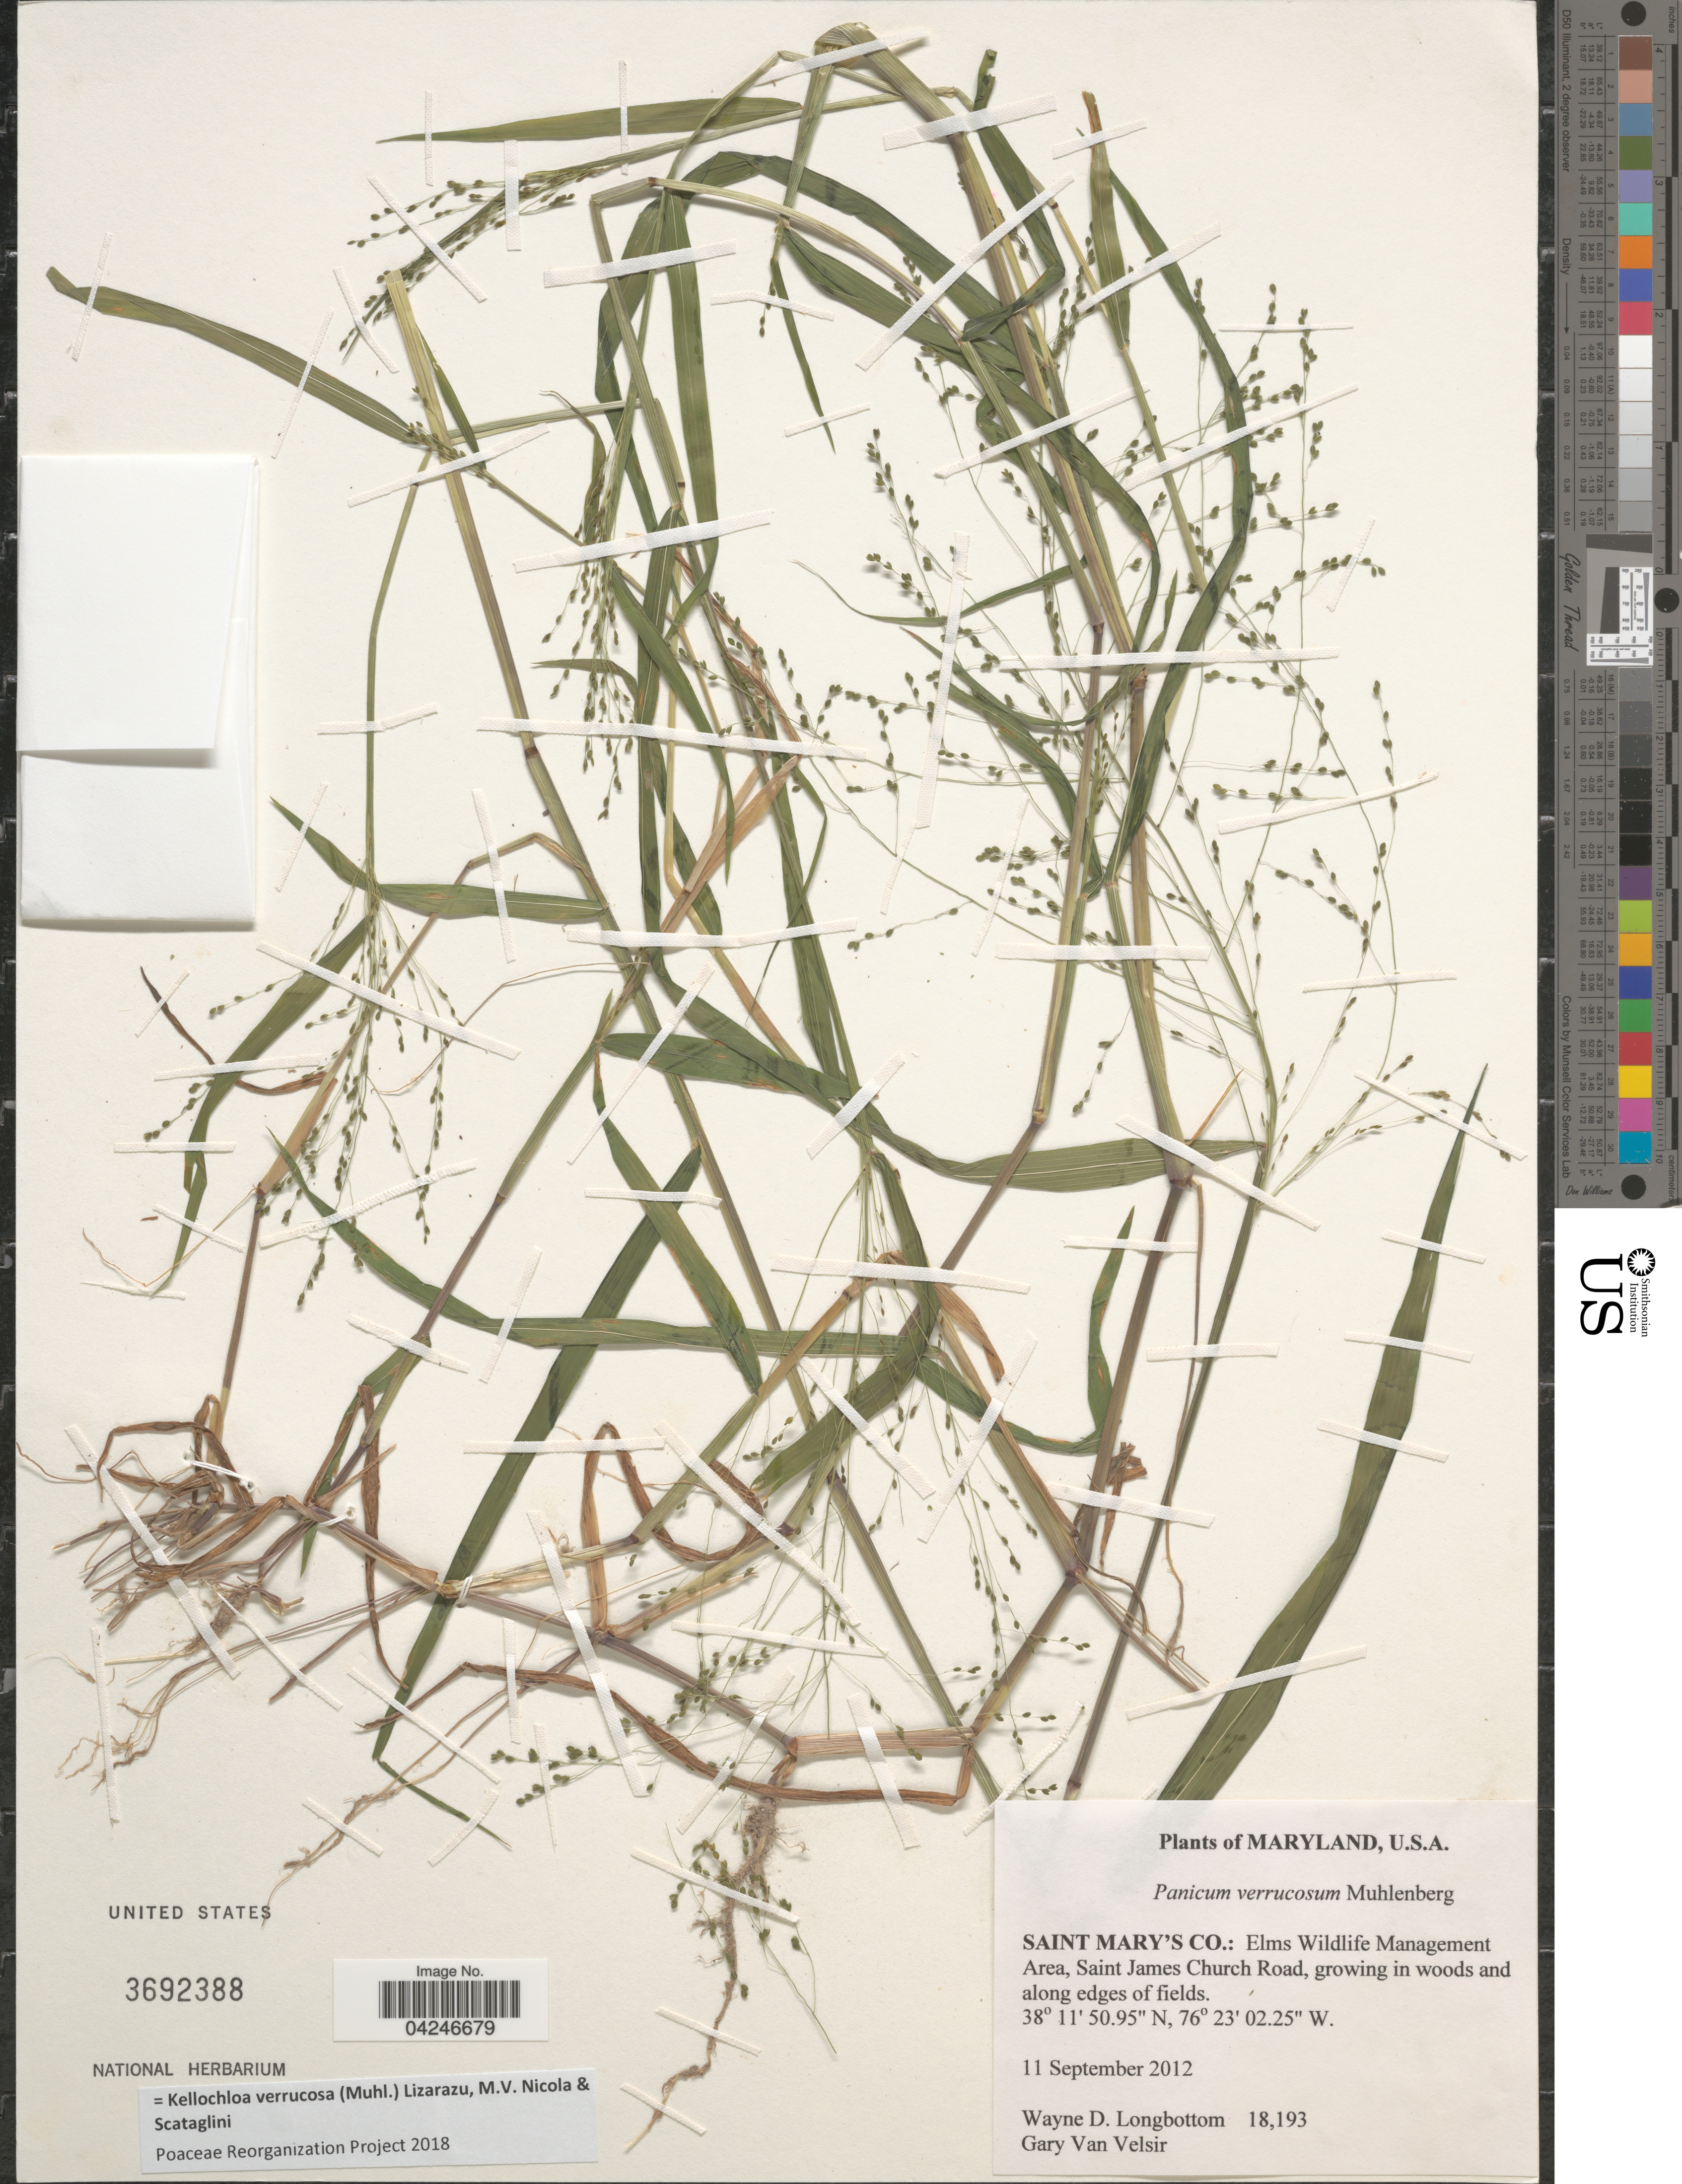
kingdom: Plantae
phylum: Tracheophyta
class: Liliopsida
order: Poales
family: Poaceae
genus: Kellochloa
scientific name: Kellochloa verrucosa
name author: (Muhl.) Lizarazu et al.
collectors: W. D. Longbottom & G. Van Velsir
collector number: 18193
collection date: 2012-09-11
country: United States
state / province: Maryland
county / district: St. Mary's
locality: Saint Mary's Co.: Elms Wildlife Management Area, Saint James Church Road.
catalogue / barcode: US 3692388